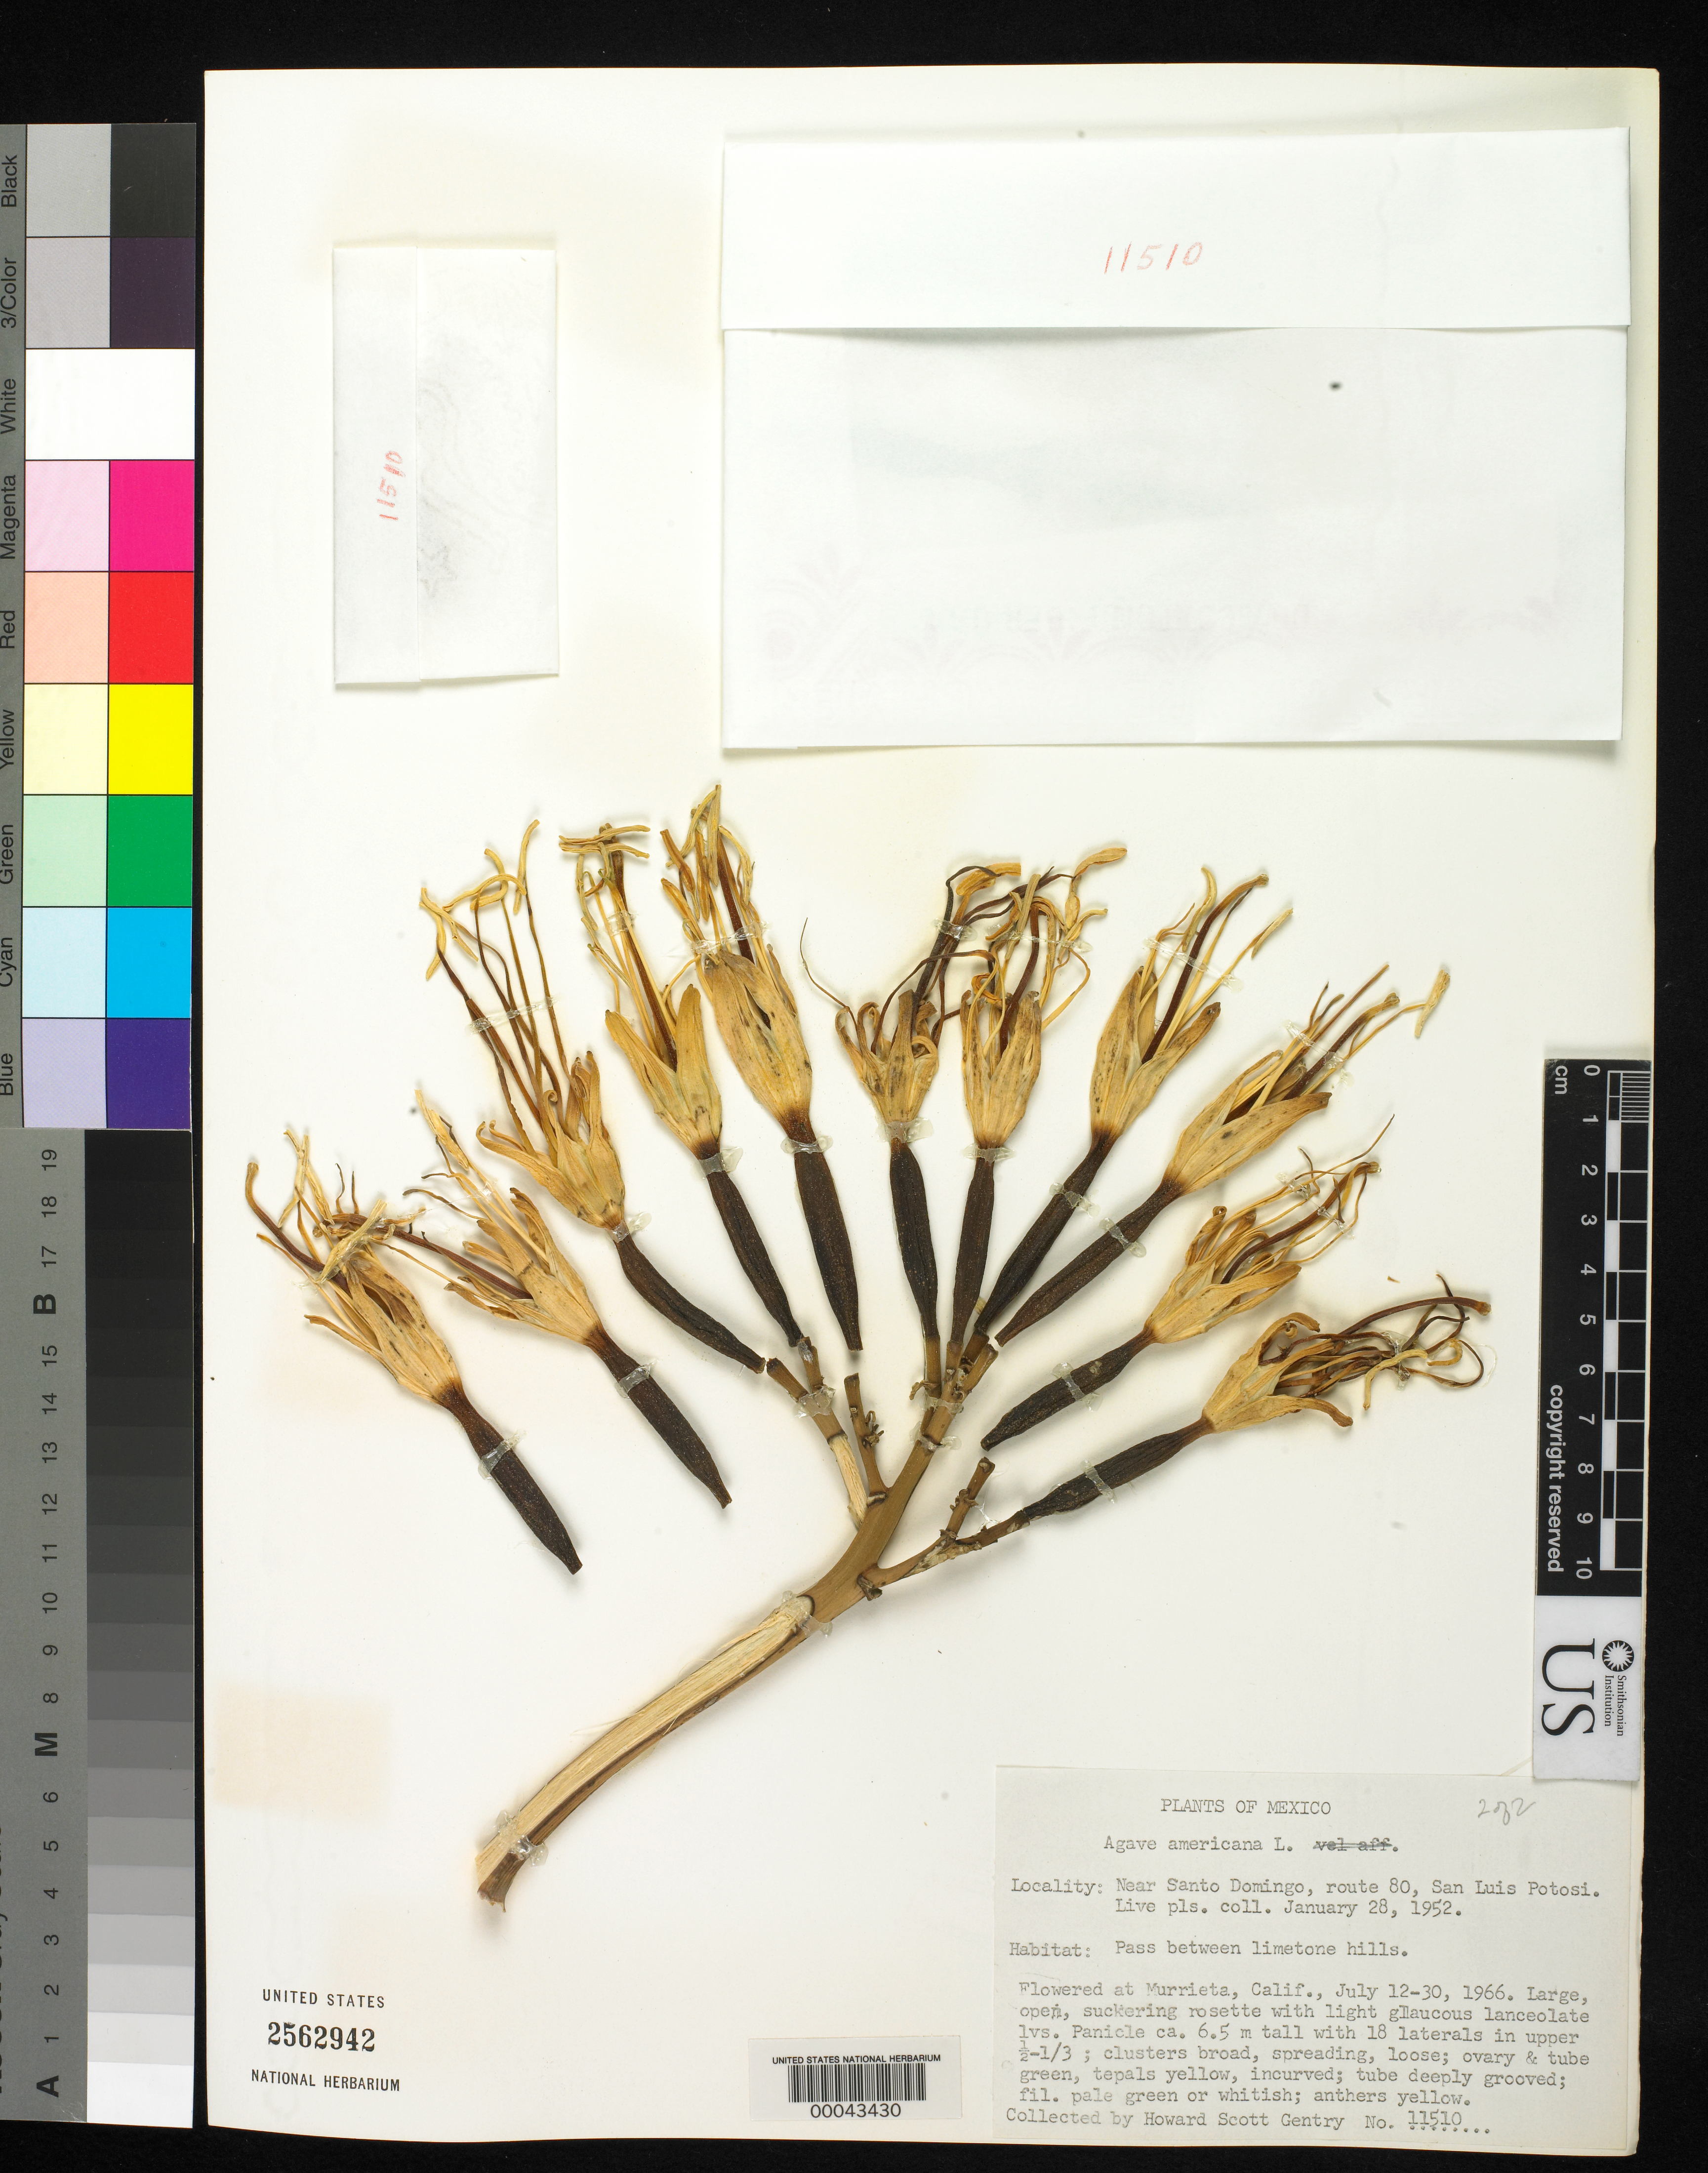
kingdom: Plantae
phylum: Tracheophyta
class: Liliopsida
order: Asparagales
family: Asparagaceae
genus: Agave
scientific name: Agave americana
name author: L.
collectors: H. S. Gentry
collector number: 11510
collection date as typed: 28 Jan 1952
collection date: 1952-01-28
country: Mexico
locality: Near Santo Domingo, route 80, San Luis Potosi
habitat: Pass between limestone hills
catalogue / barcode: US 2562942